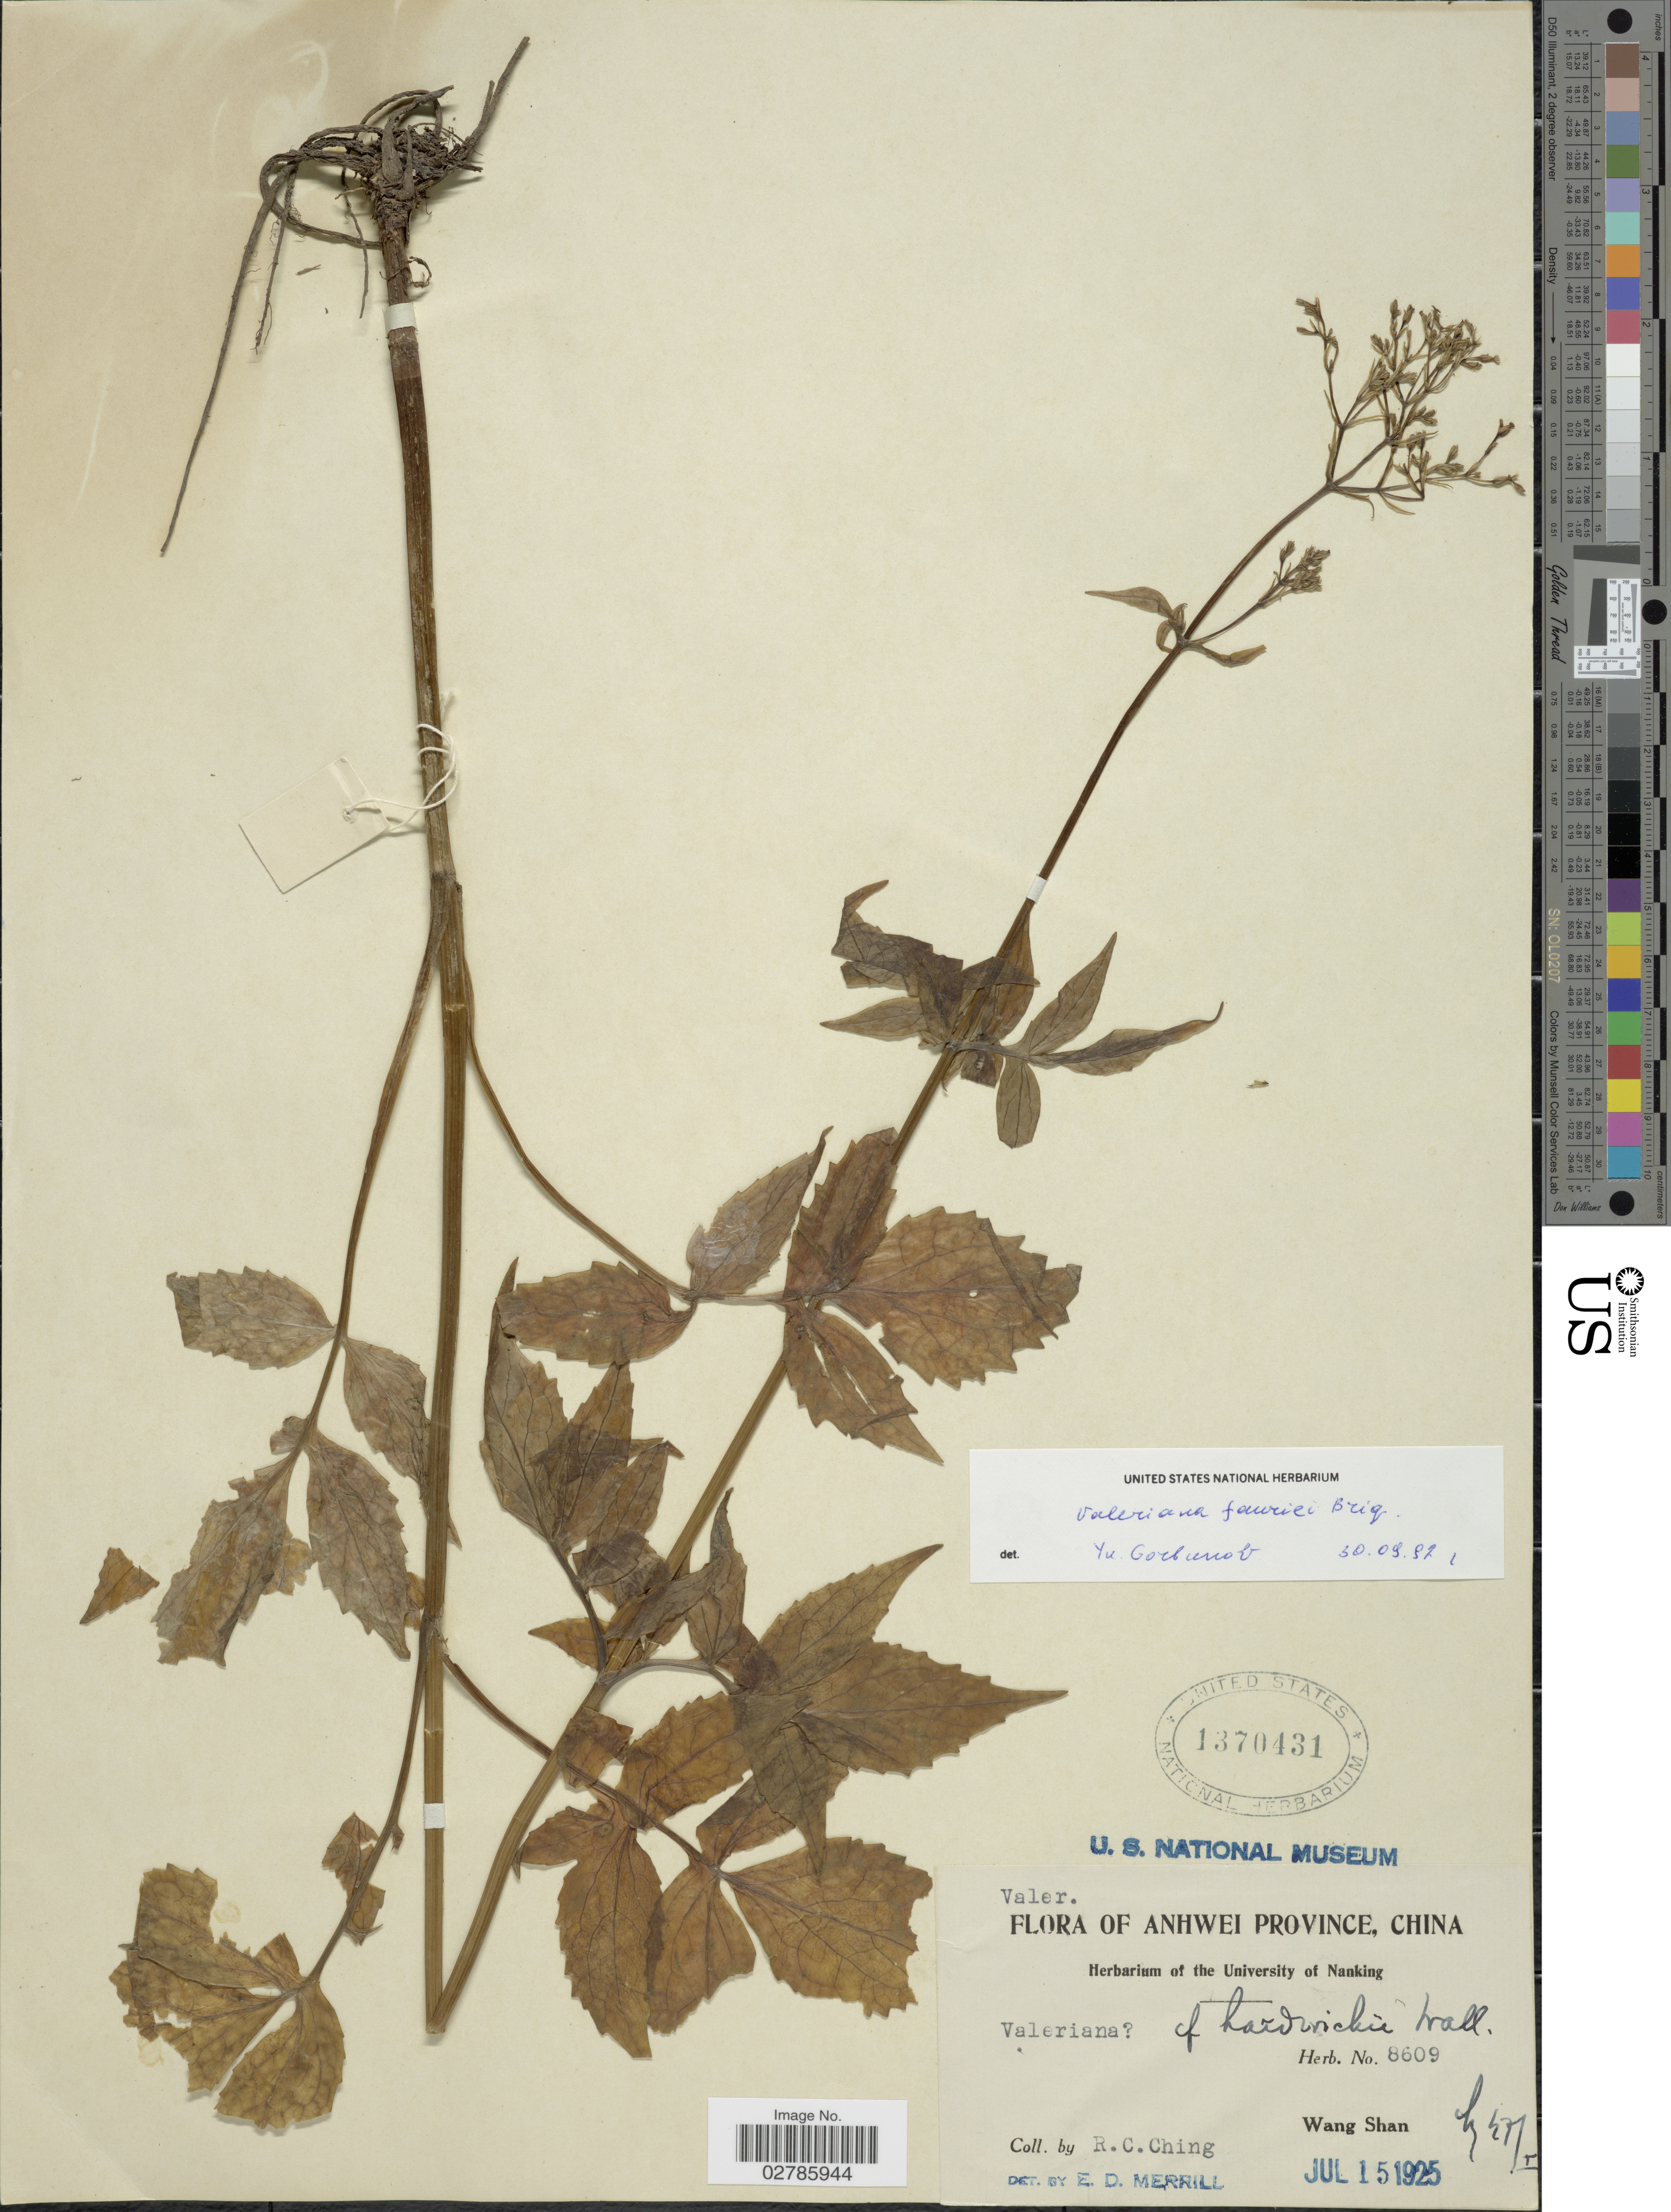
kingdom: Plantae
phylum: Tracheophyta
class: Magnoliopsida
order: Dipsacales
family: Caprifoliaceae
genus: Valeriana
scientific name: Valeriana fauriei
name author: Briq.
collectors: R. C. Ching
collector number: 8609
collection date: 1925-07-15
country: China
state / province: Anhui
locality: Anhwei Province. Wang Shan.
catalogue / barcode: US 1370431